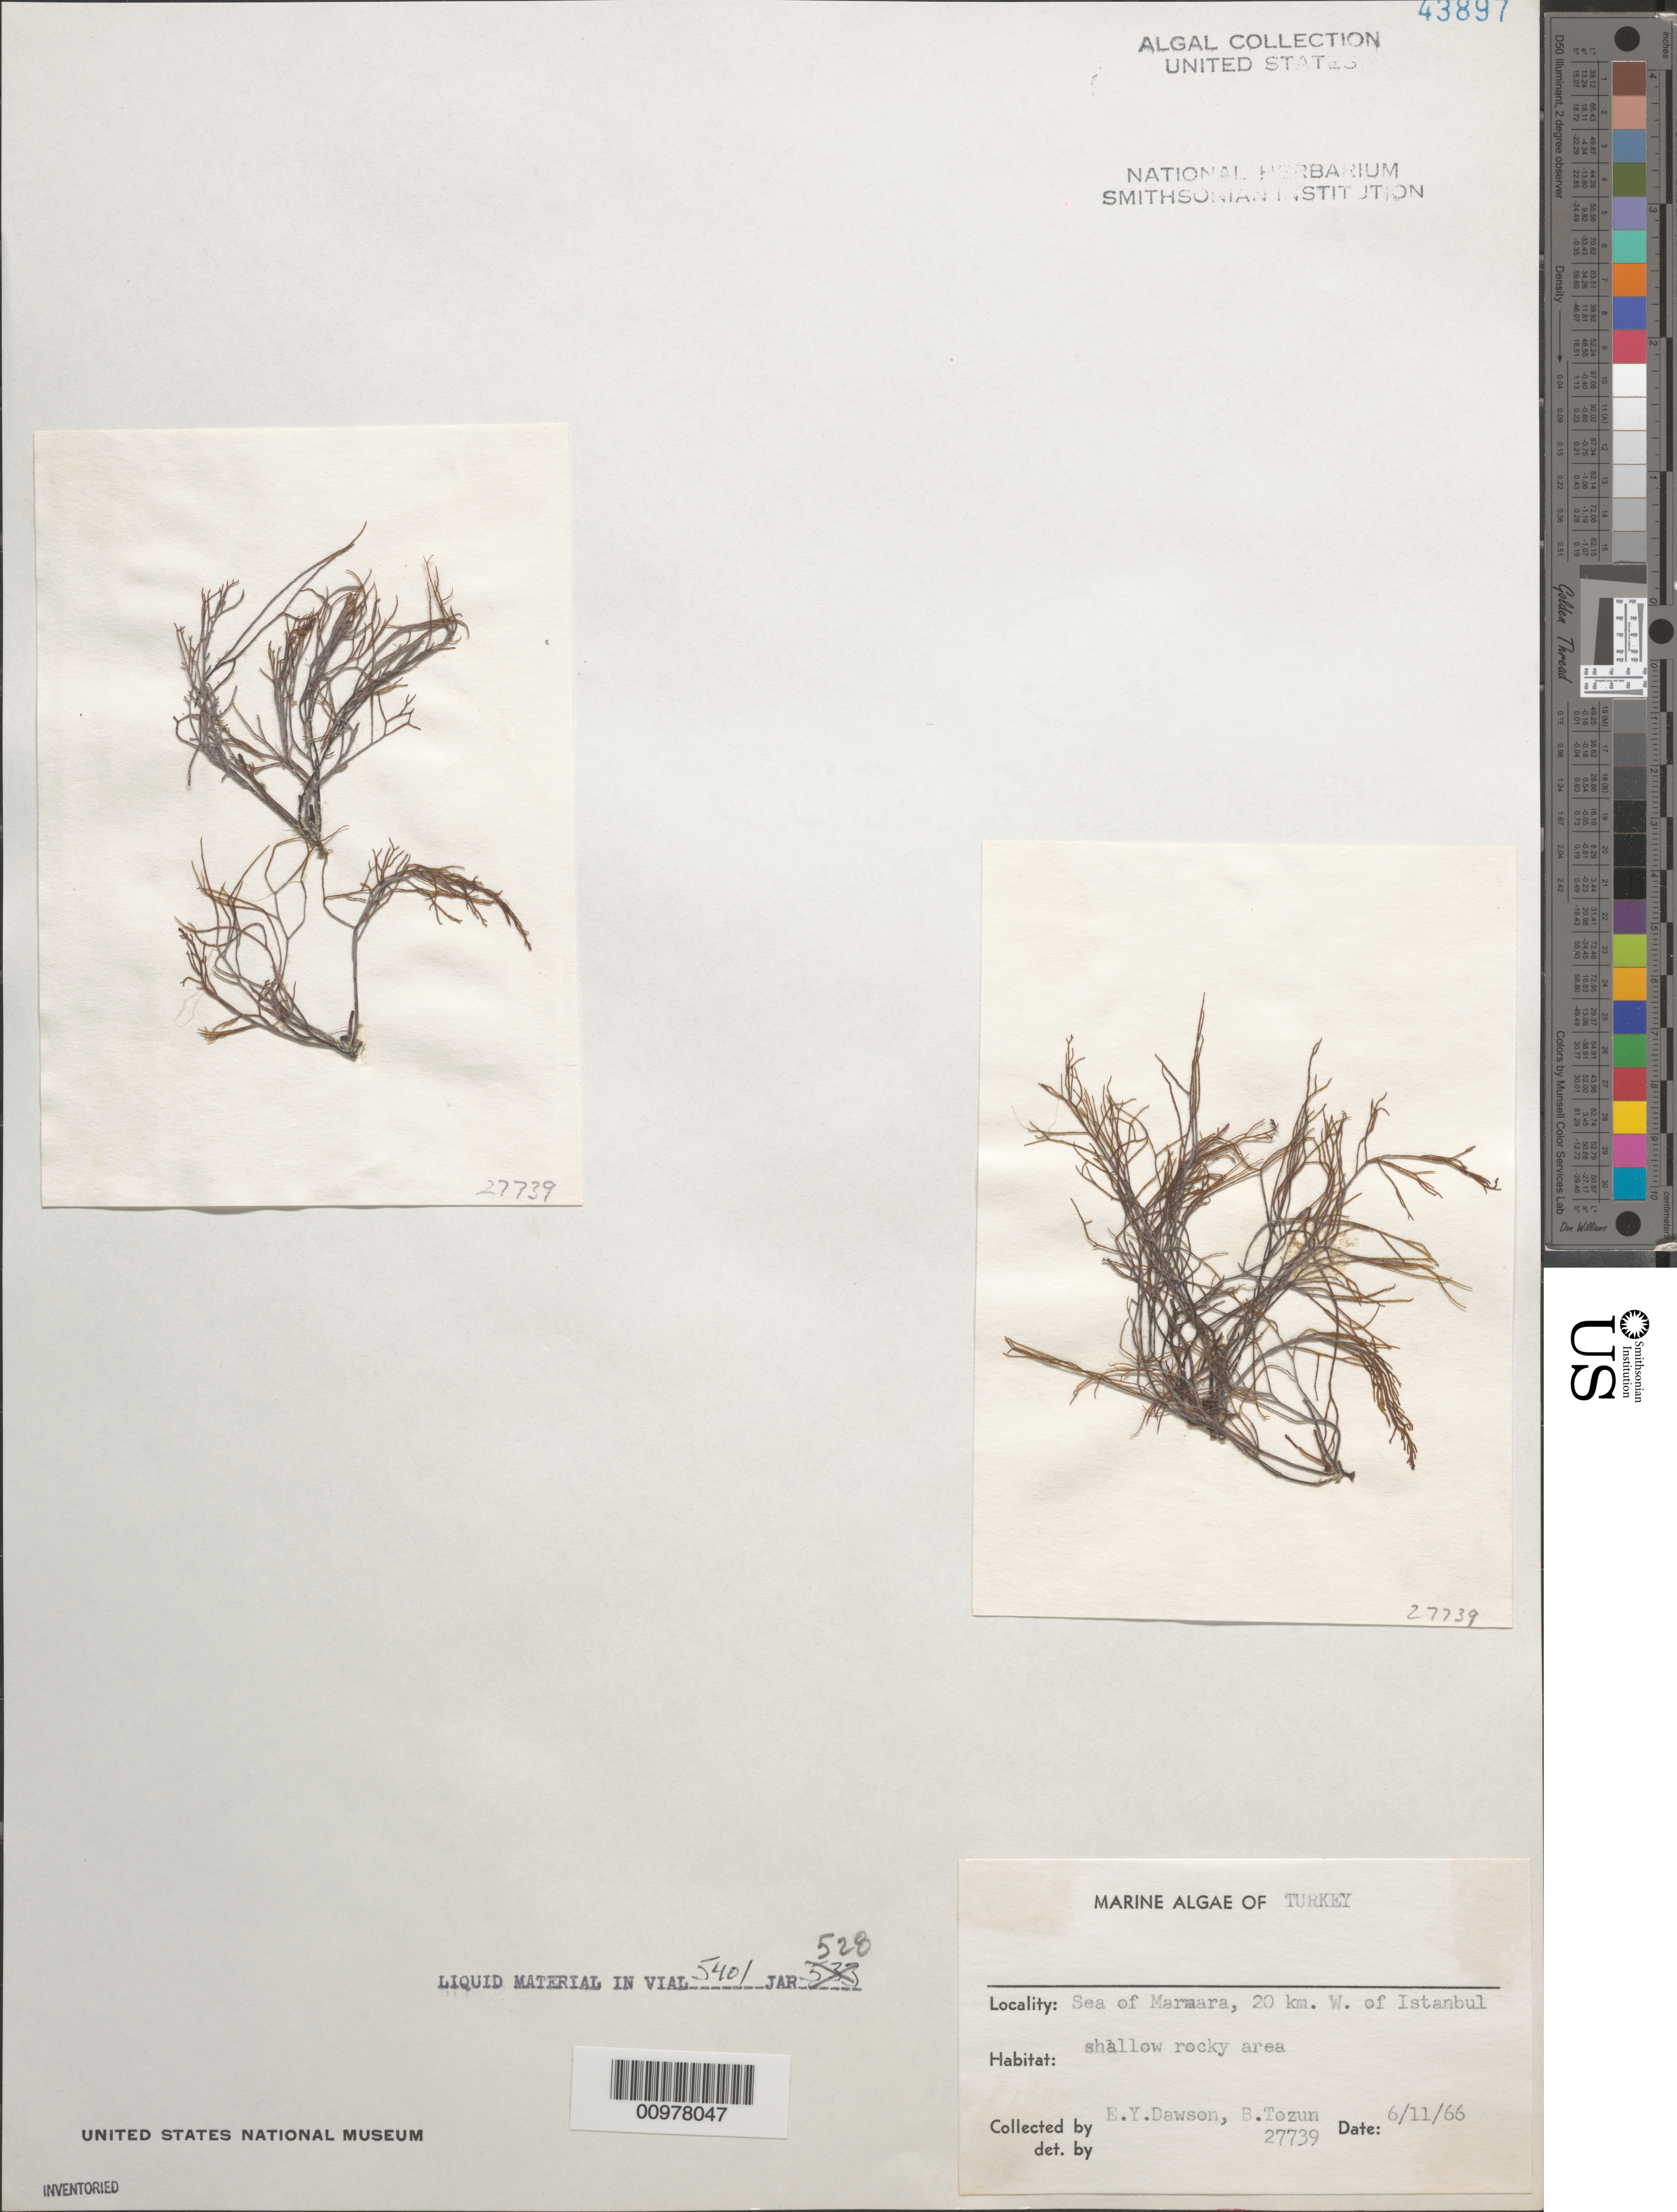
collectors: E. Y. Dawson & B. Tozun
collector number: EYD 27739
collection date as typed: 11 Jun 1966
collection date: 1966-06-11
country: Turkey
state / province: Istanbul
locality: Sea of Marmara, 20 km west of Istanbul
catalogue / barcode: US 43897